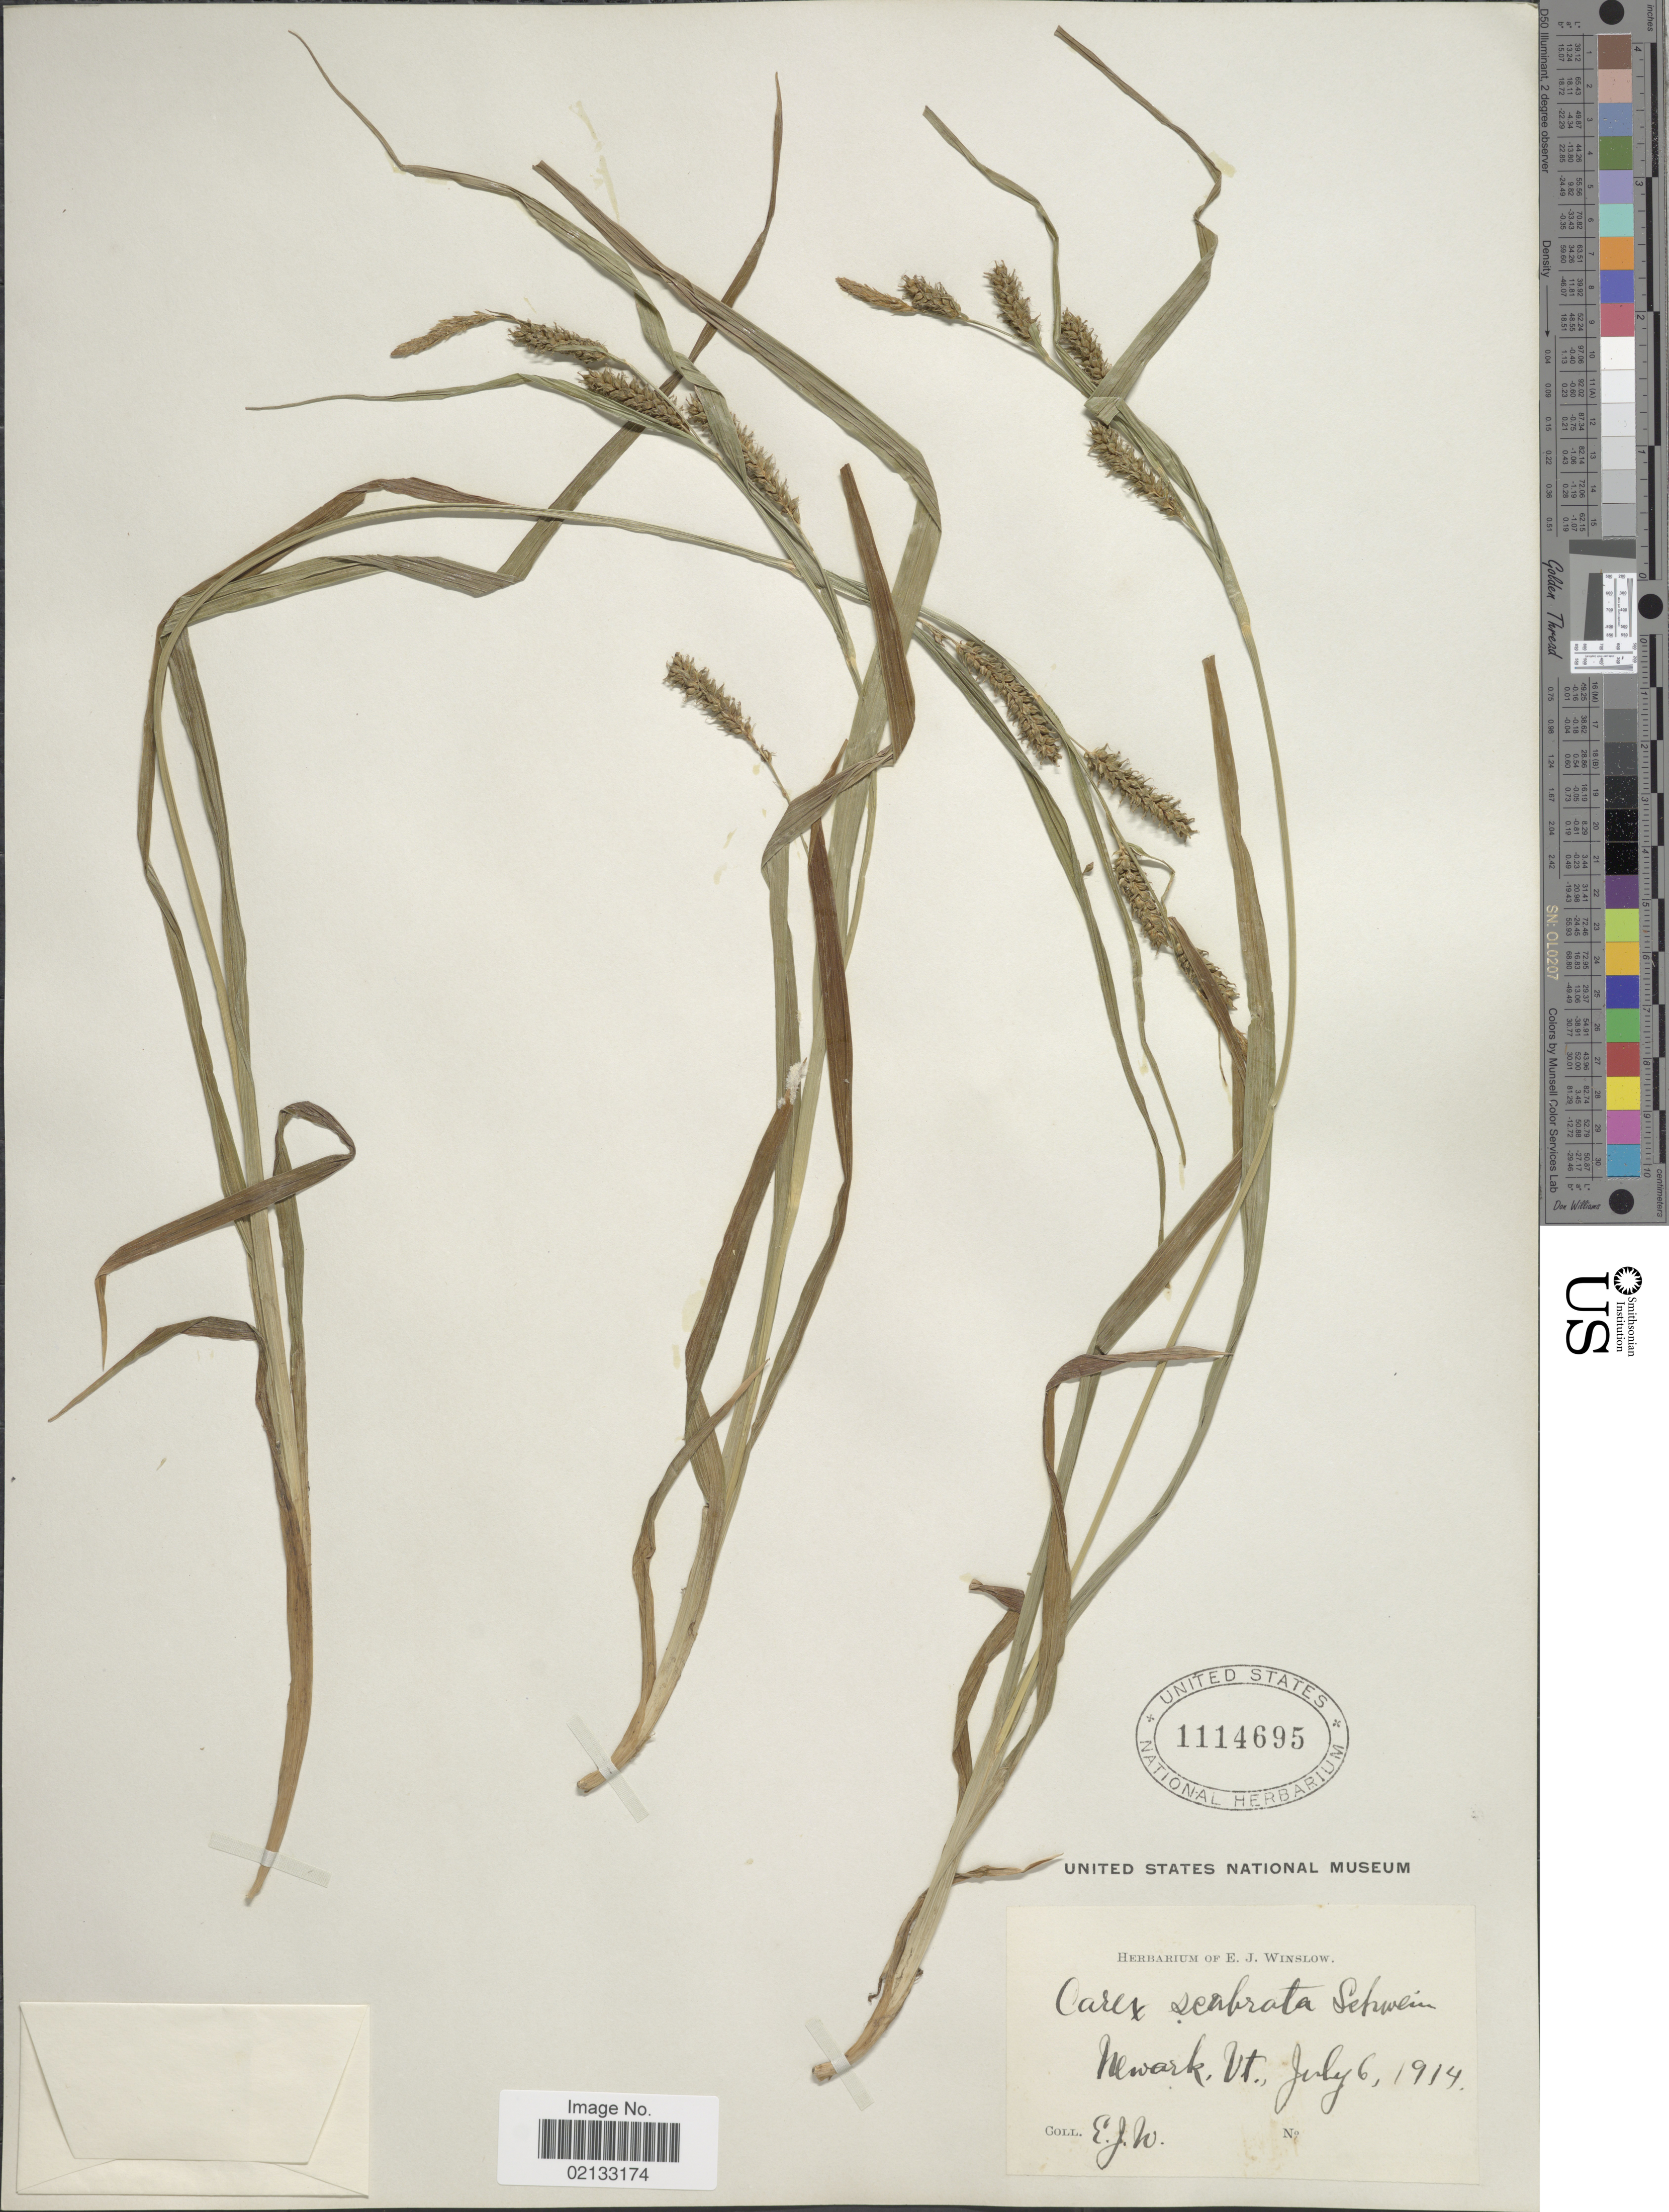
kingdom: Plantae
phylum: Tracheophyta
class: Liliopsida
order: Poales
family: Cyperaceae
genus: Carex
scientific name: Carex scabrata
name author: Schwein.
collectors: E. Winslow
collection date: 1914-07-06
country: United States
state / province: Vermont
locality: Newark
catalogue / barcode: US 1114695